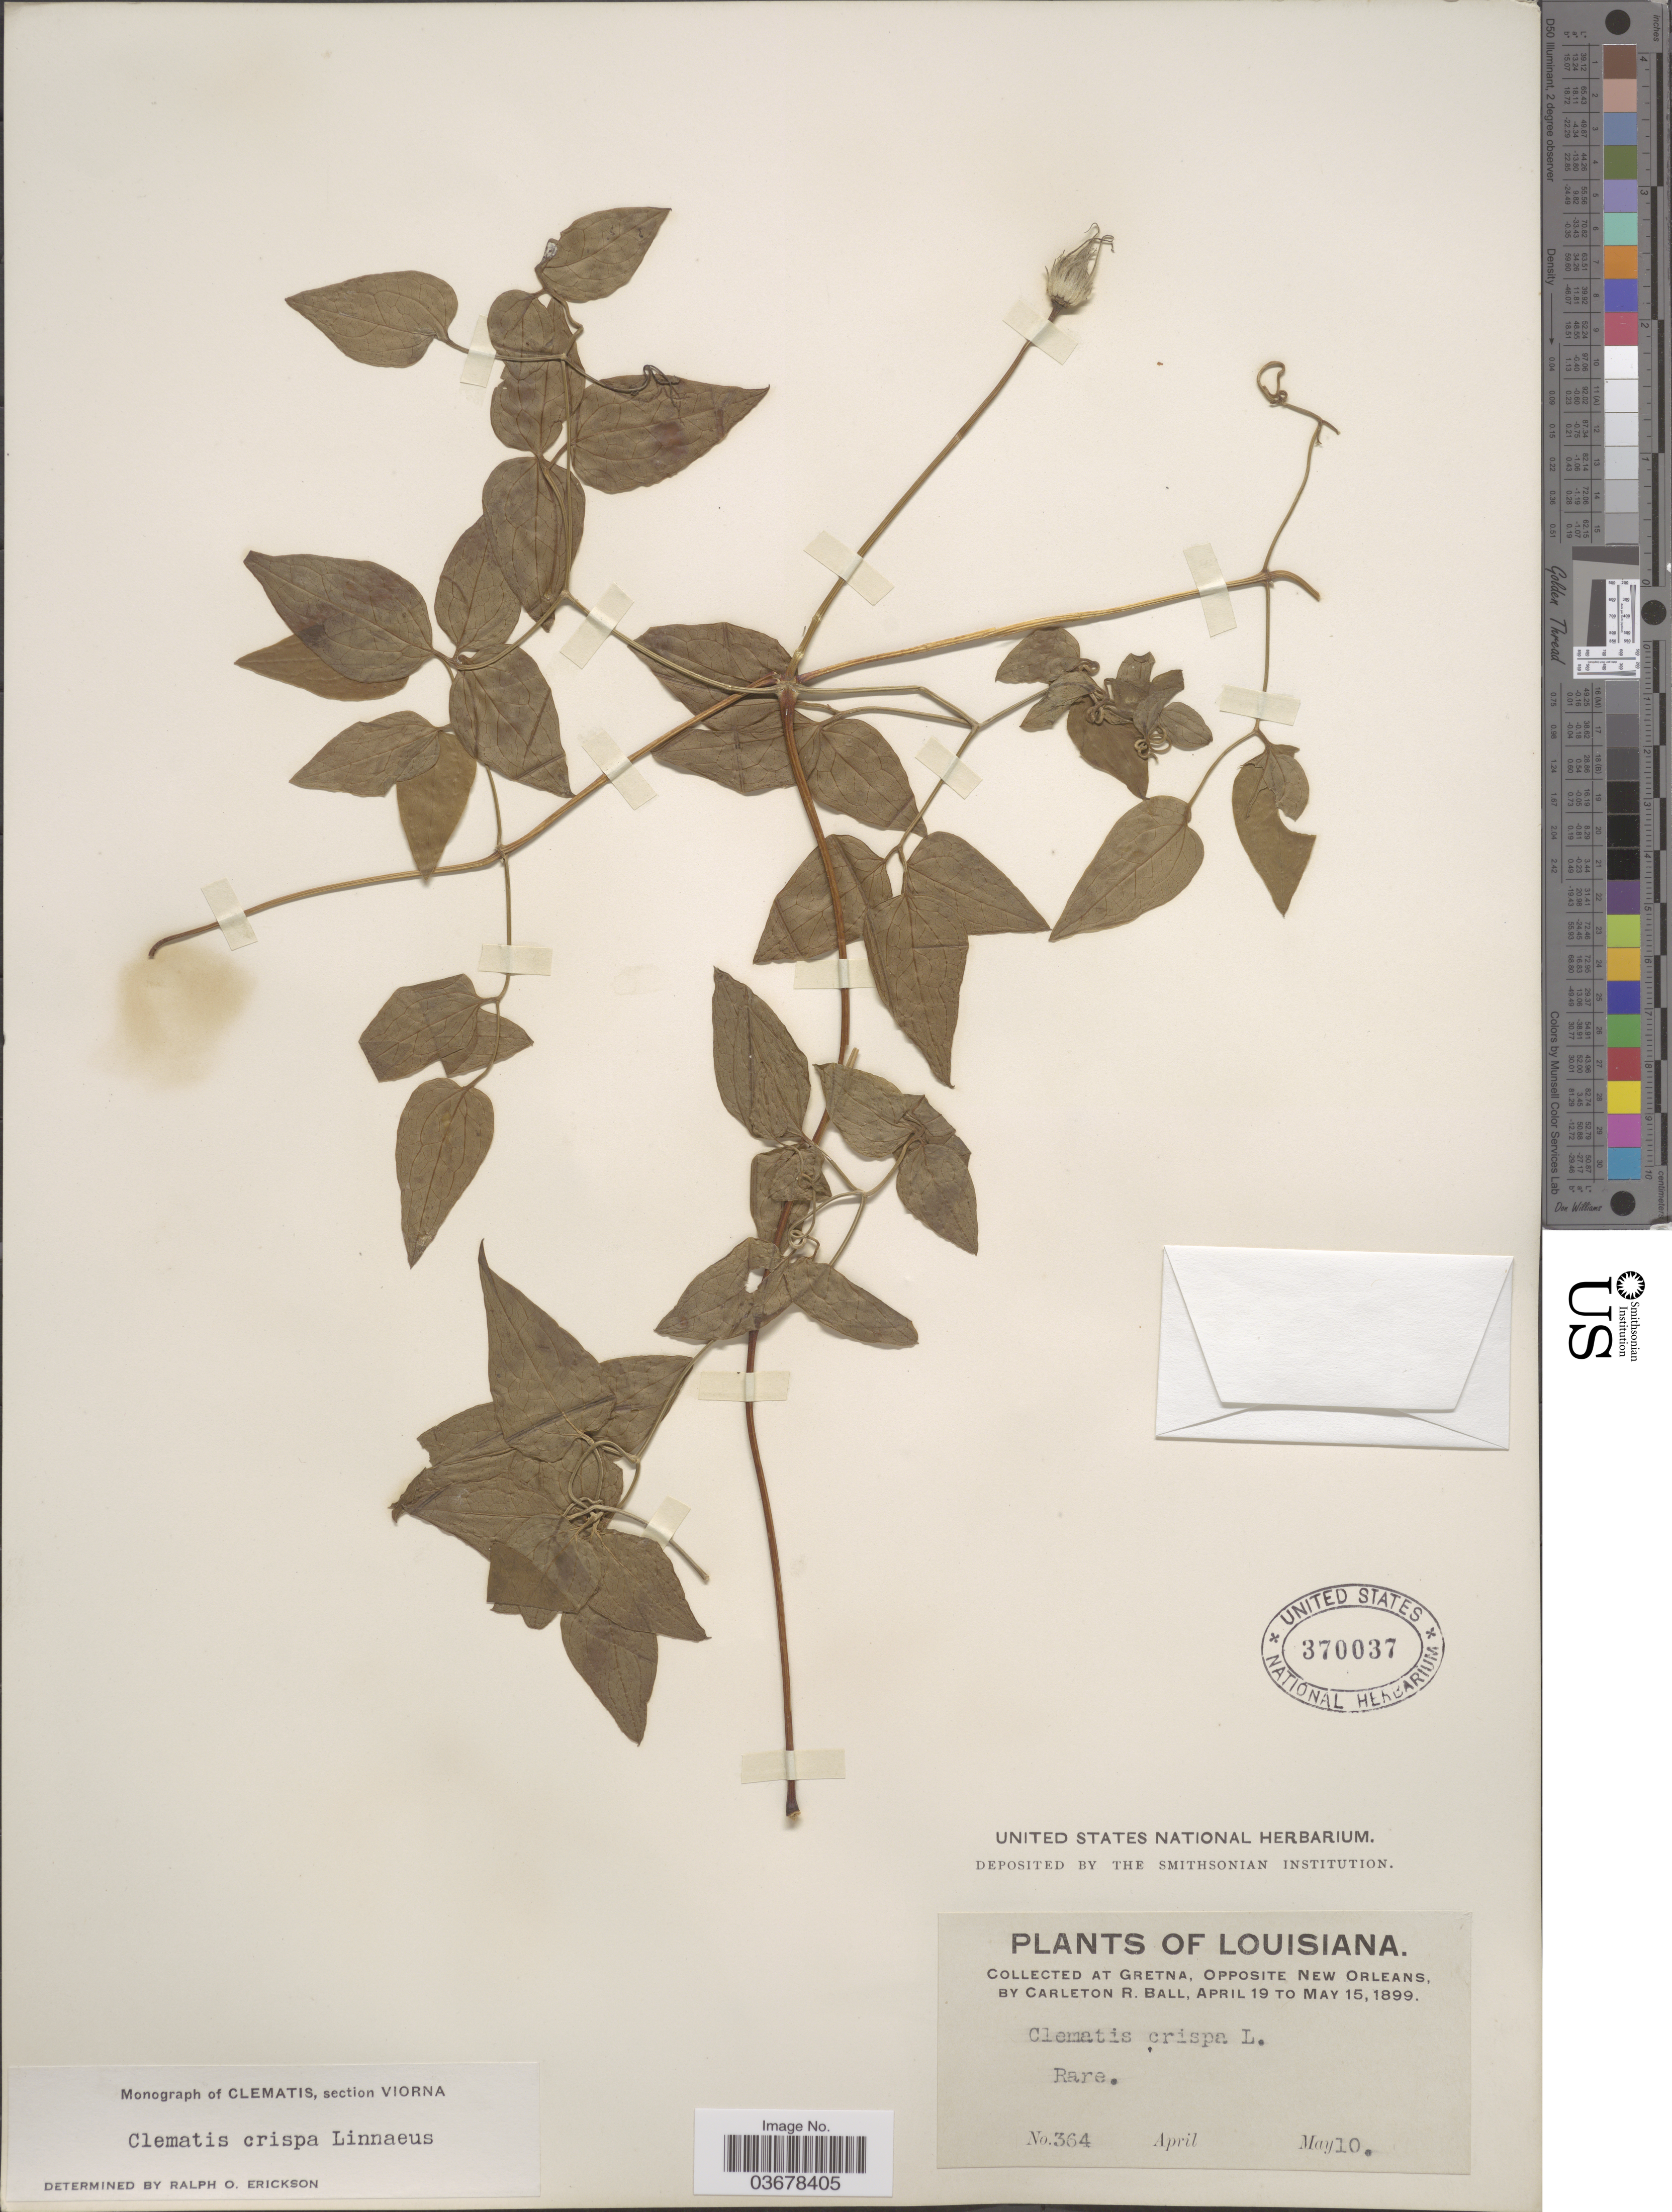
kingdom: Plantae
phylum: Tracheophyta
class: Magnoliopsida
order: Ranunculales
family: Ranunculaceae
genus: Clematis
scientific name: Clematis viorna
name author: L.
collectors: C. R. Ball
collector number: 364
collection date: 1899-05-10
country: United States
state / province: Louisiana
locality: At Gretna, opposite New Orleans. Rare.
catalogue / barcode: US 370037